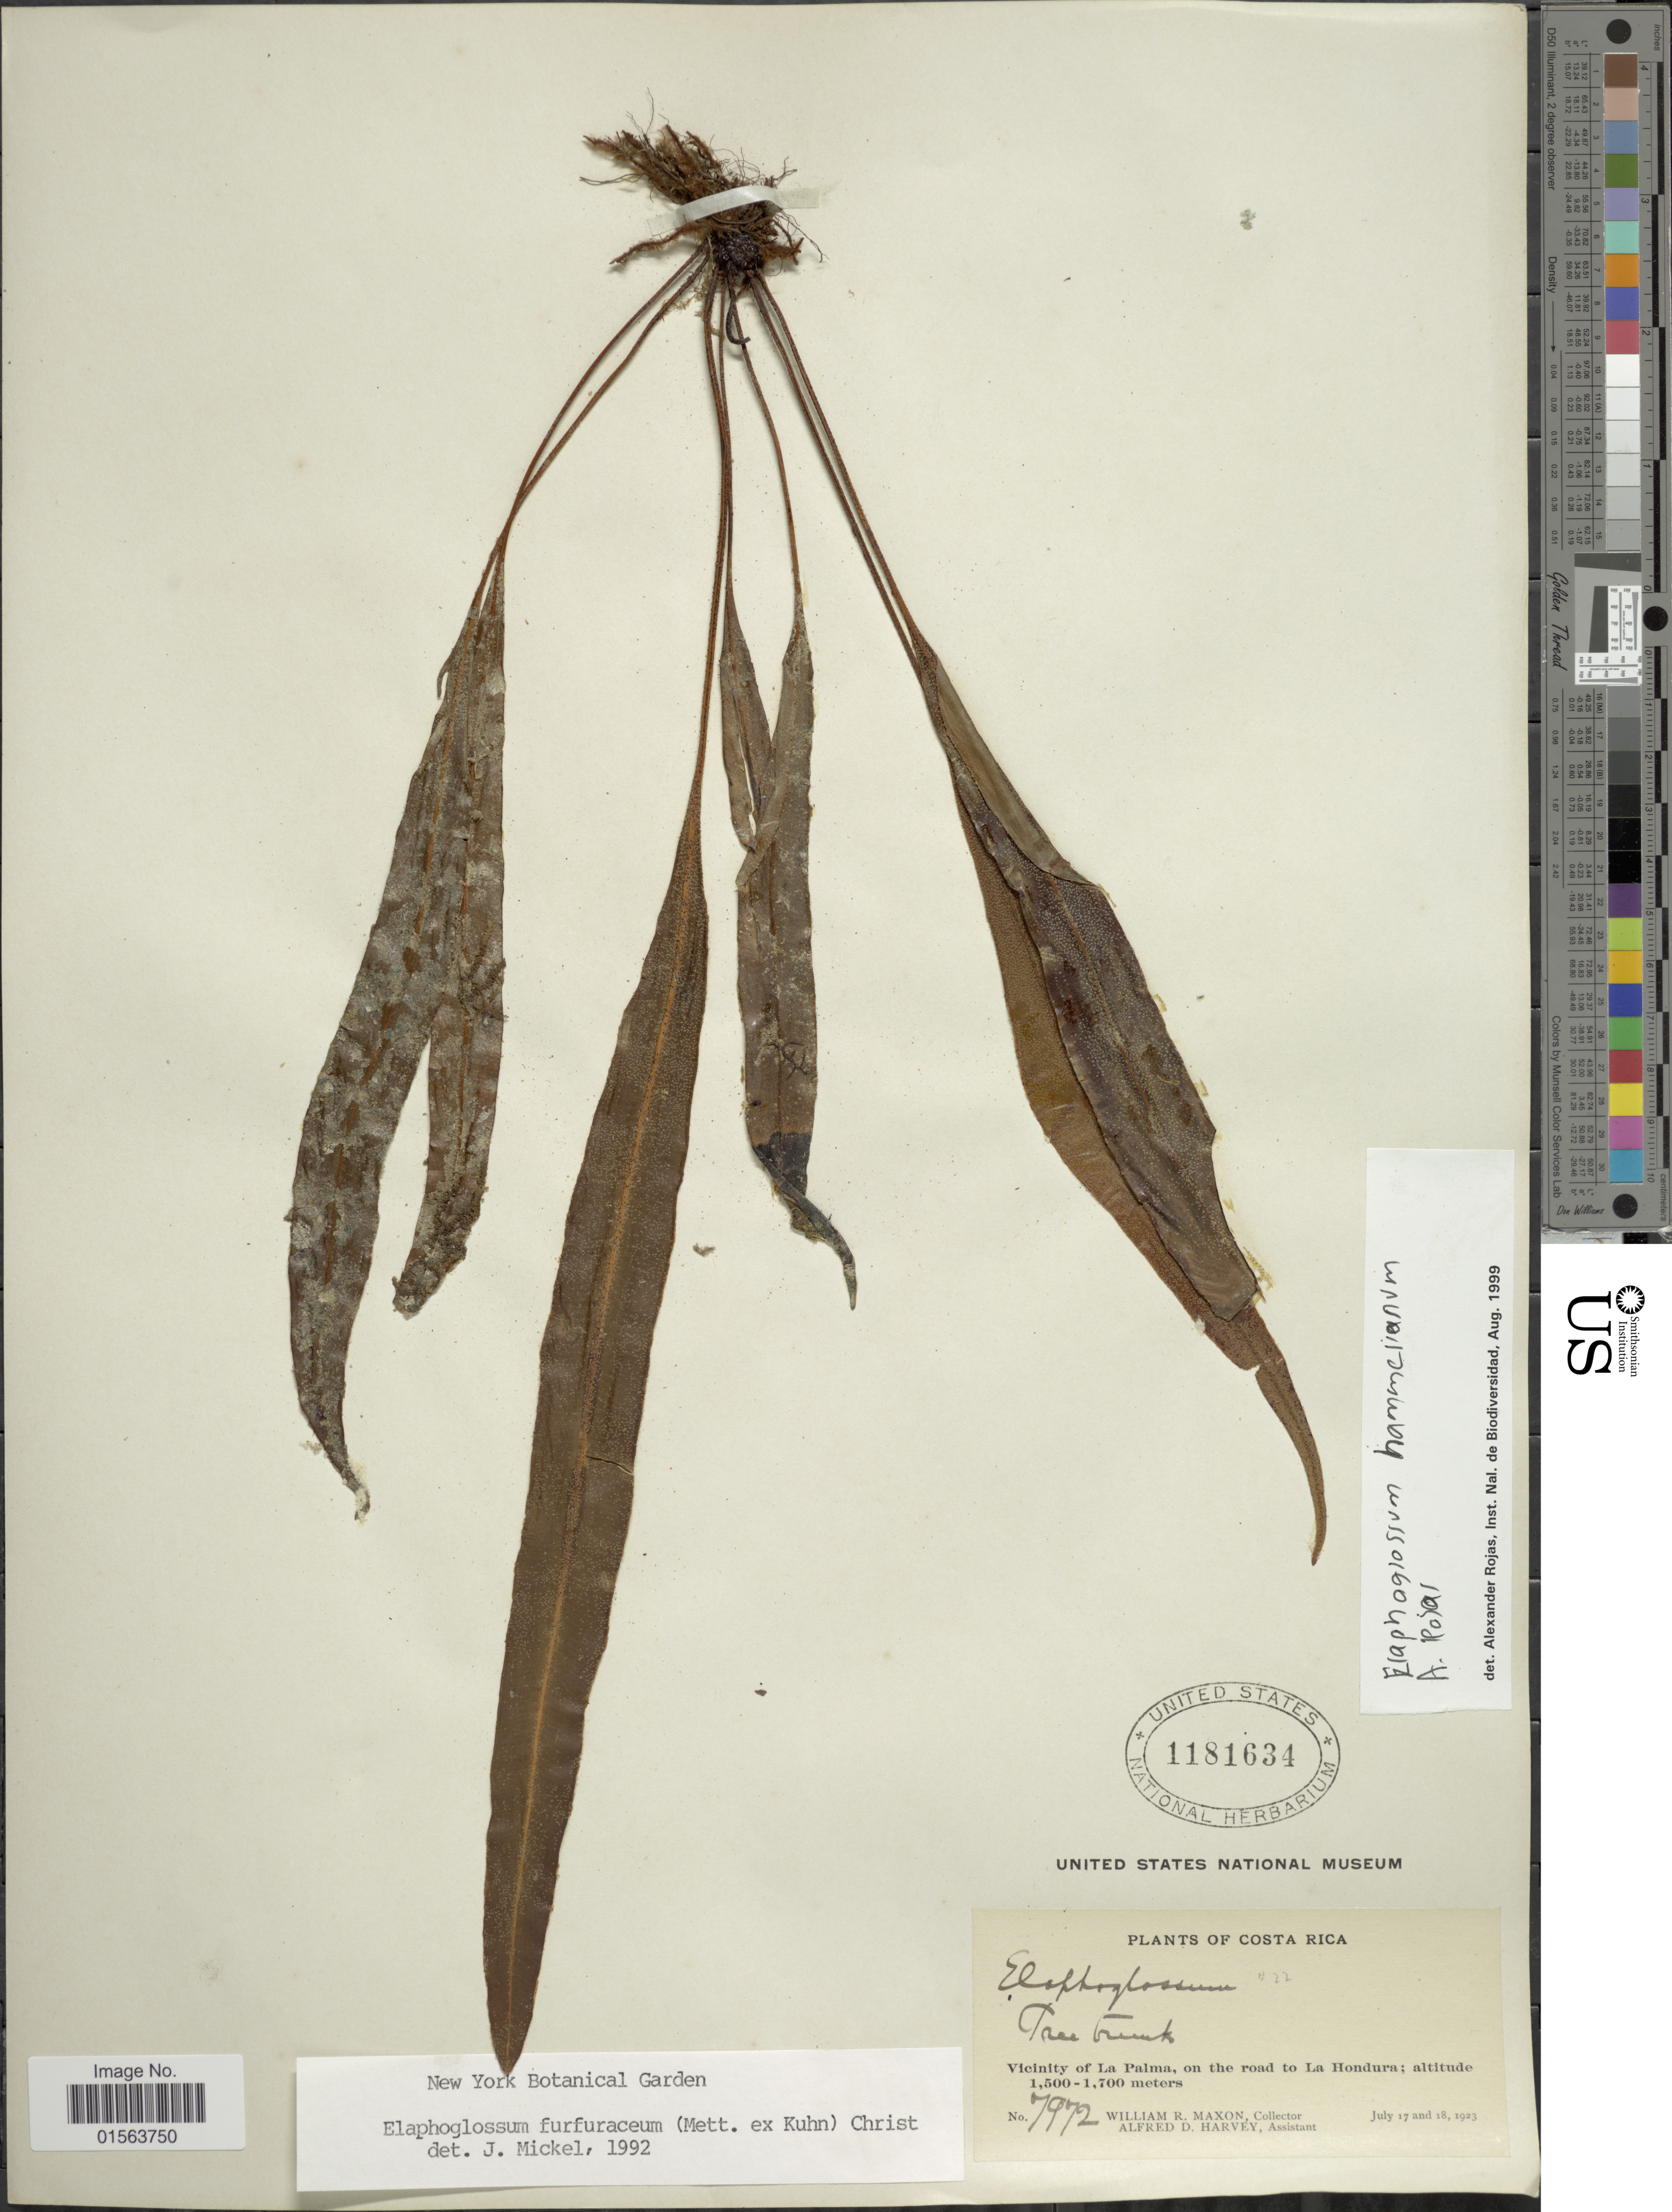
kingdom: Plantae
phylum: Tracheophyta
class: Polypodiopsida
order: Polypodiales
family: Dryopteridaceae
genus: Elaphoglossum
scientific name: Elaphoglossum hammelianum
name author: A. Rojas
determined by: Matos, F. B.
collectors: W. R. Maxon & A. D. Harvey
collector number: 7972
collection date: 1923-07-17/1923-07-18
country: Costa Rica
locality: Vicinity of La Palma, on the road to La Hondura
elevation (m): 1500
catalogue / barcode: US 1181634